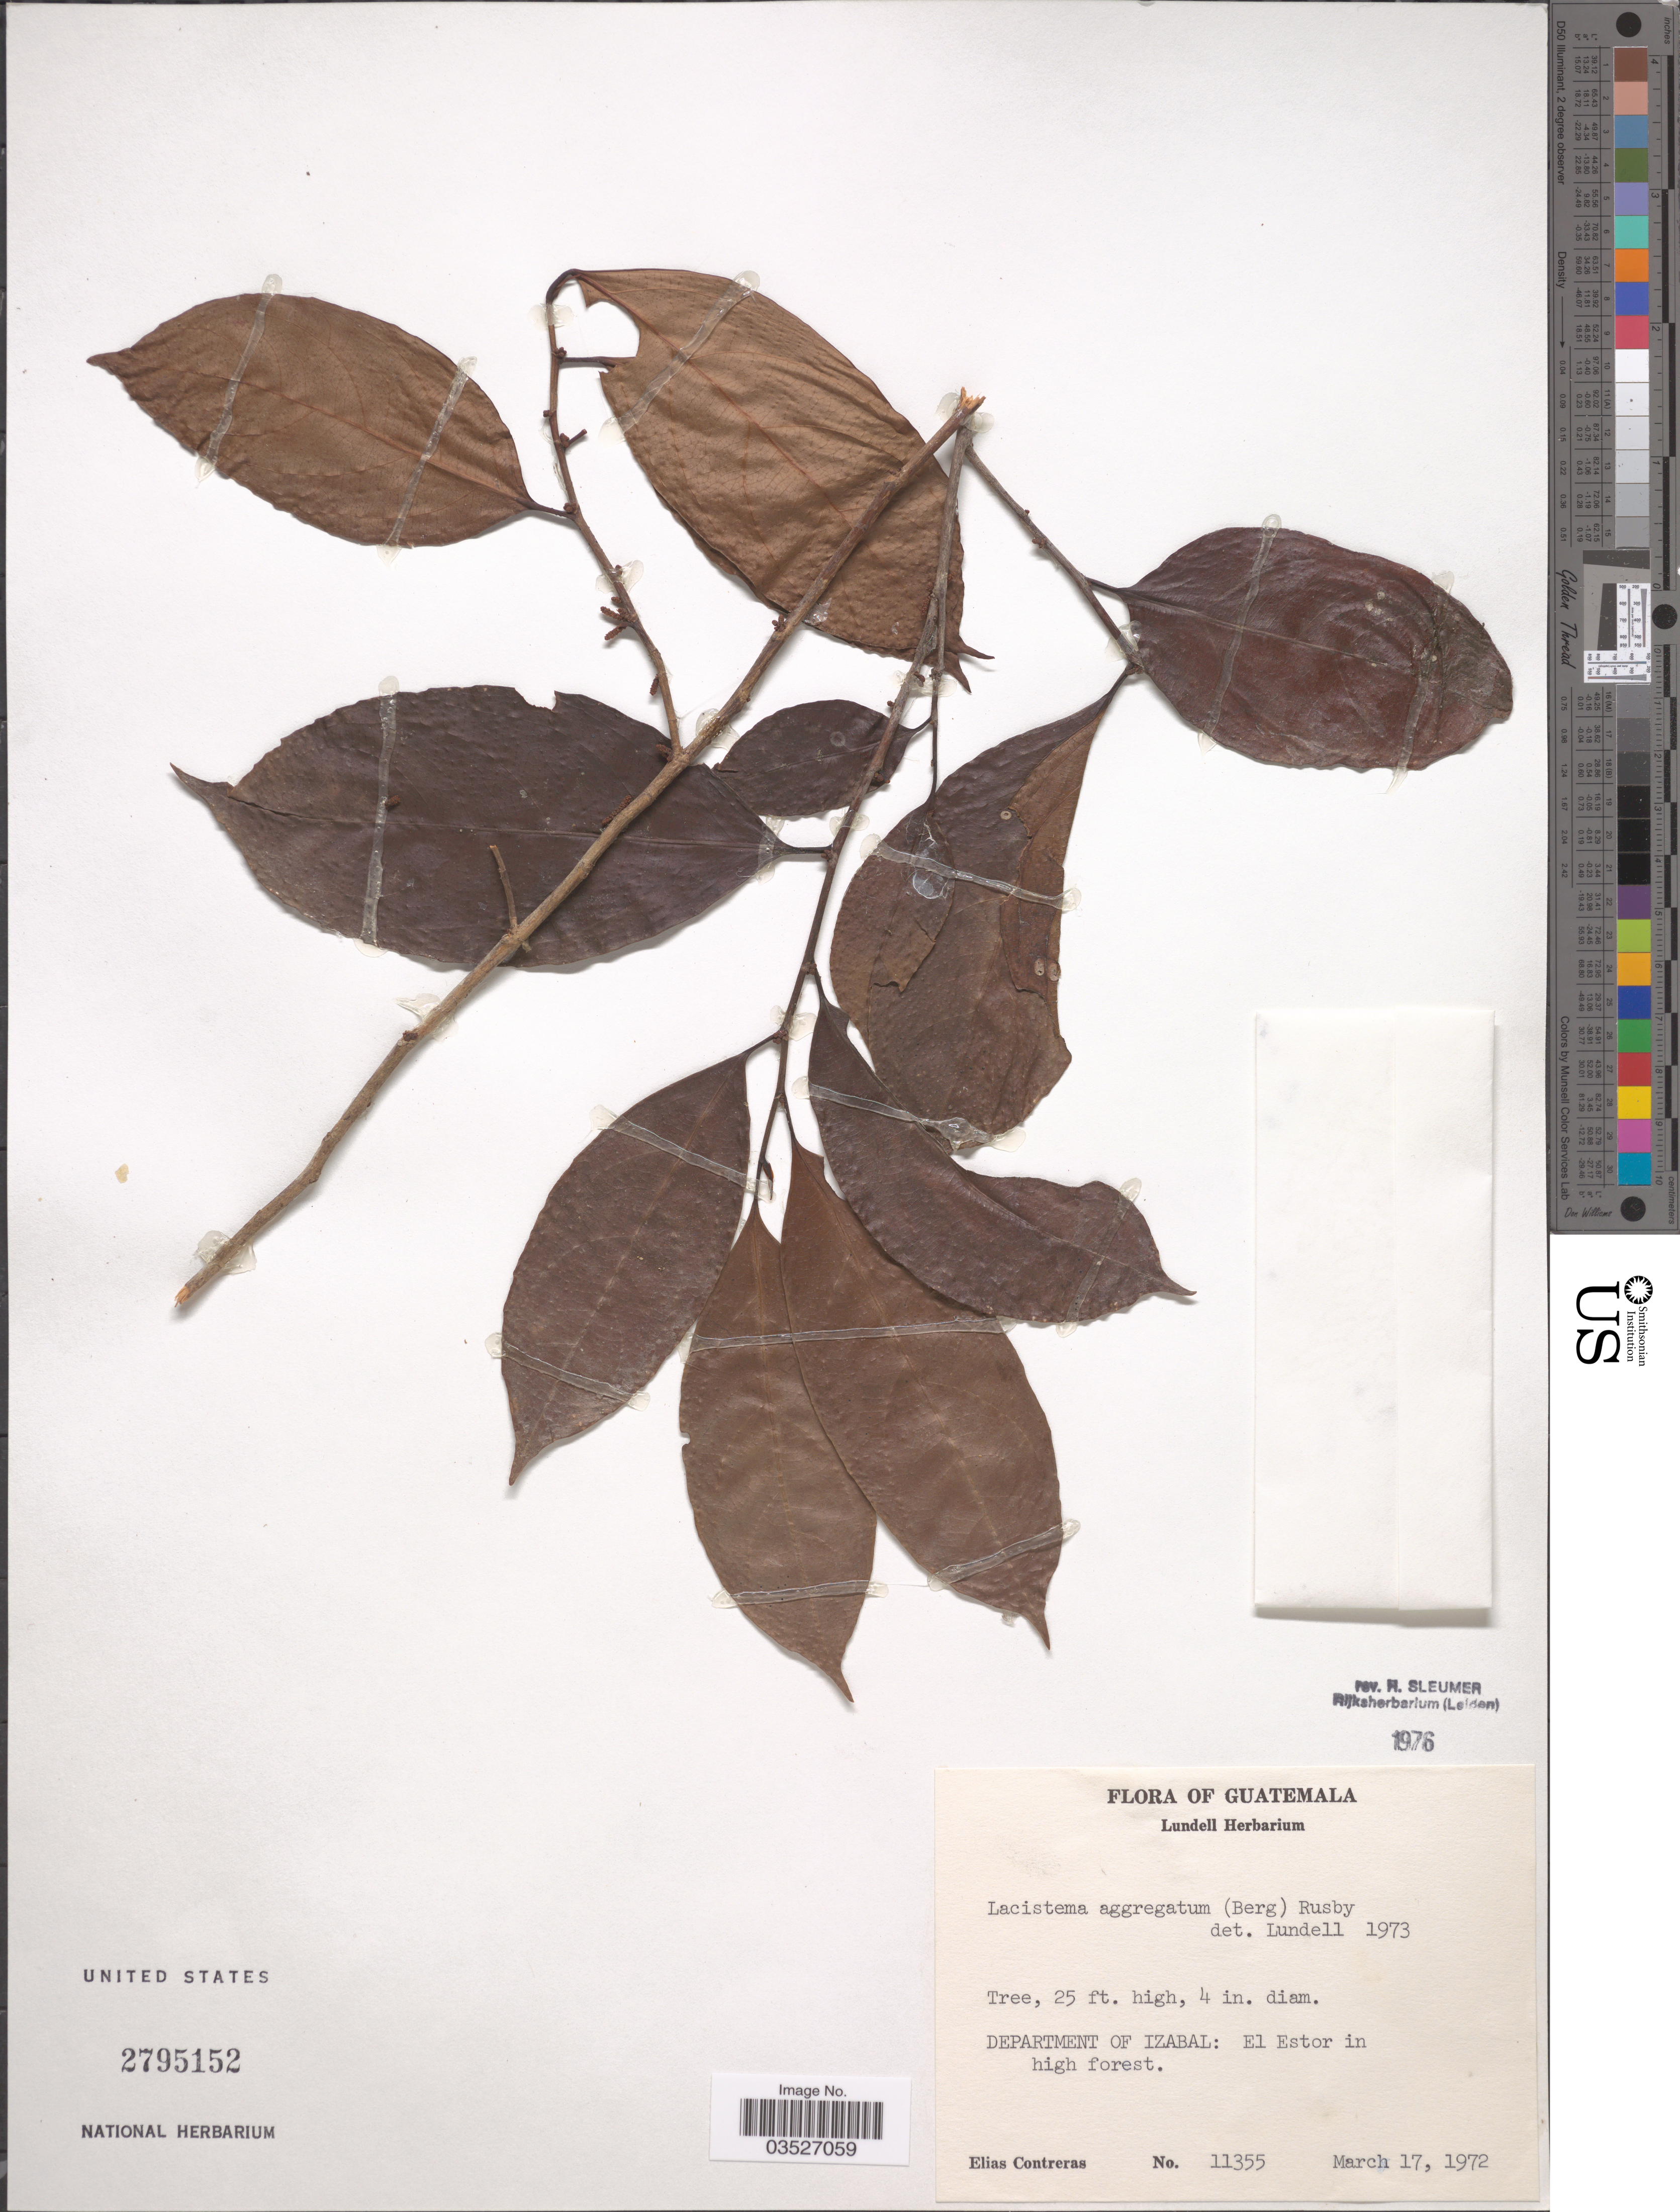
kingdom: Plantae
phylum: Tracheophyta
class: Magnoliopsida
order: Malpighiales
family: Lacistemataceae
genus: Lacistema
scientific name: Lacistema aggregatum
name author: (P.J. Bergius) Rusby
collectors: E. Contreras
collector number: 11355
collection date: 1972-03-17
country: Guatemala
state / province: Izabal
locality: Department of Izabal: El Estor in high forest.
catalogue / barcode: US 2795152